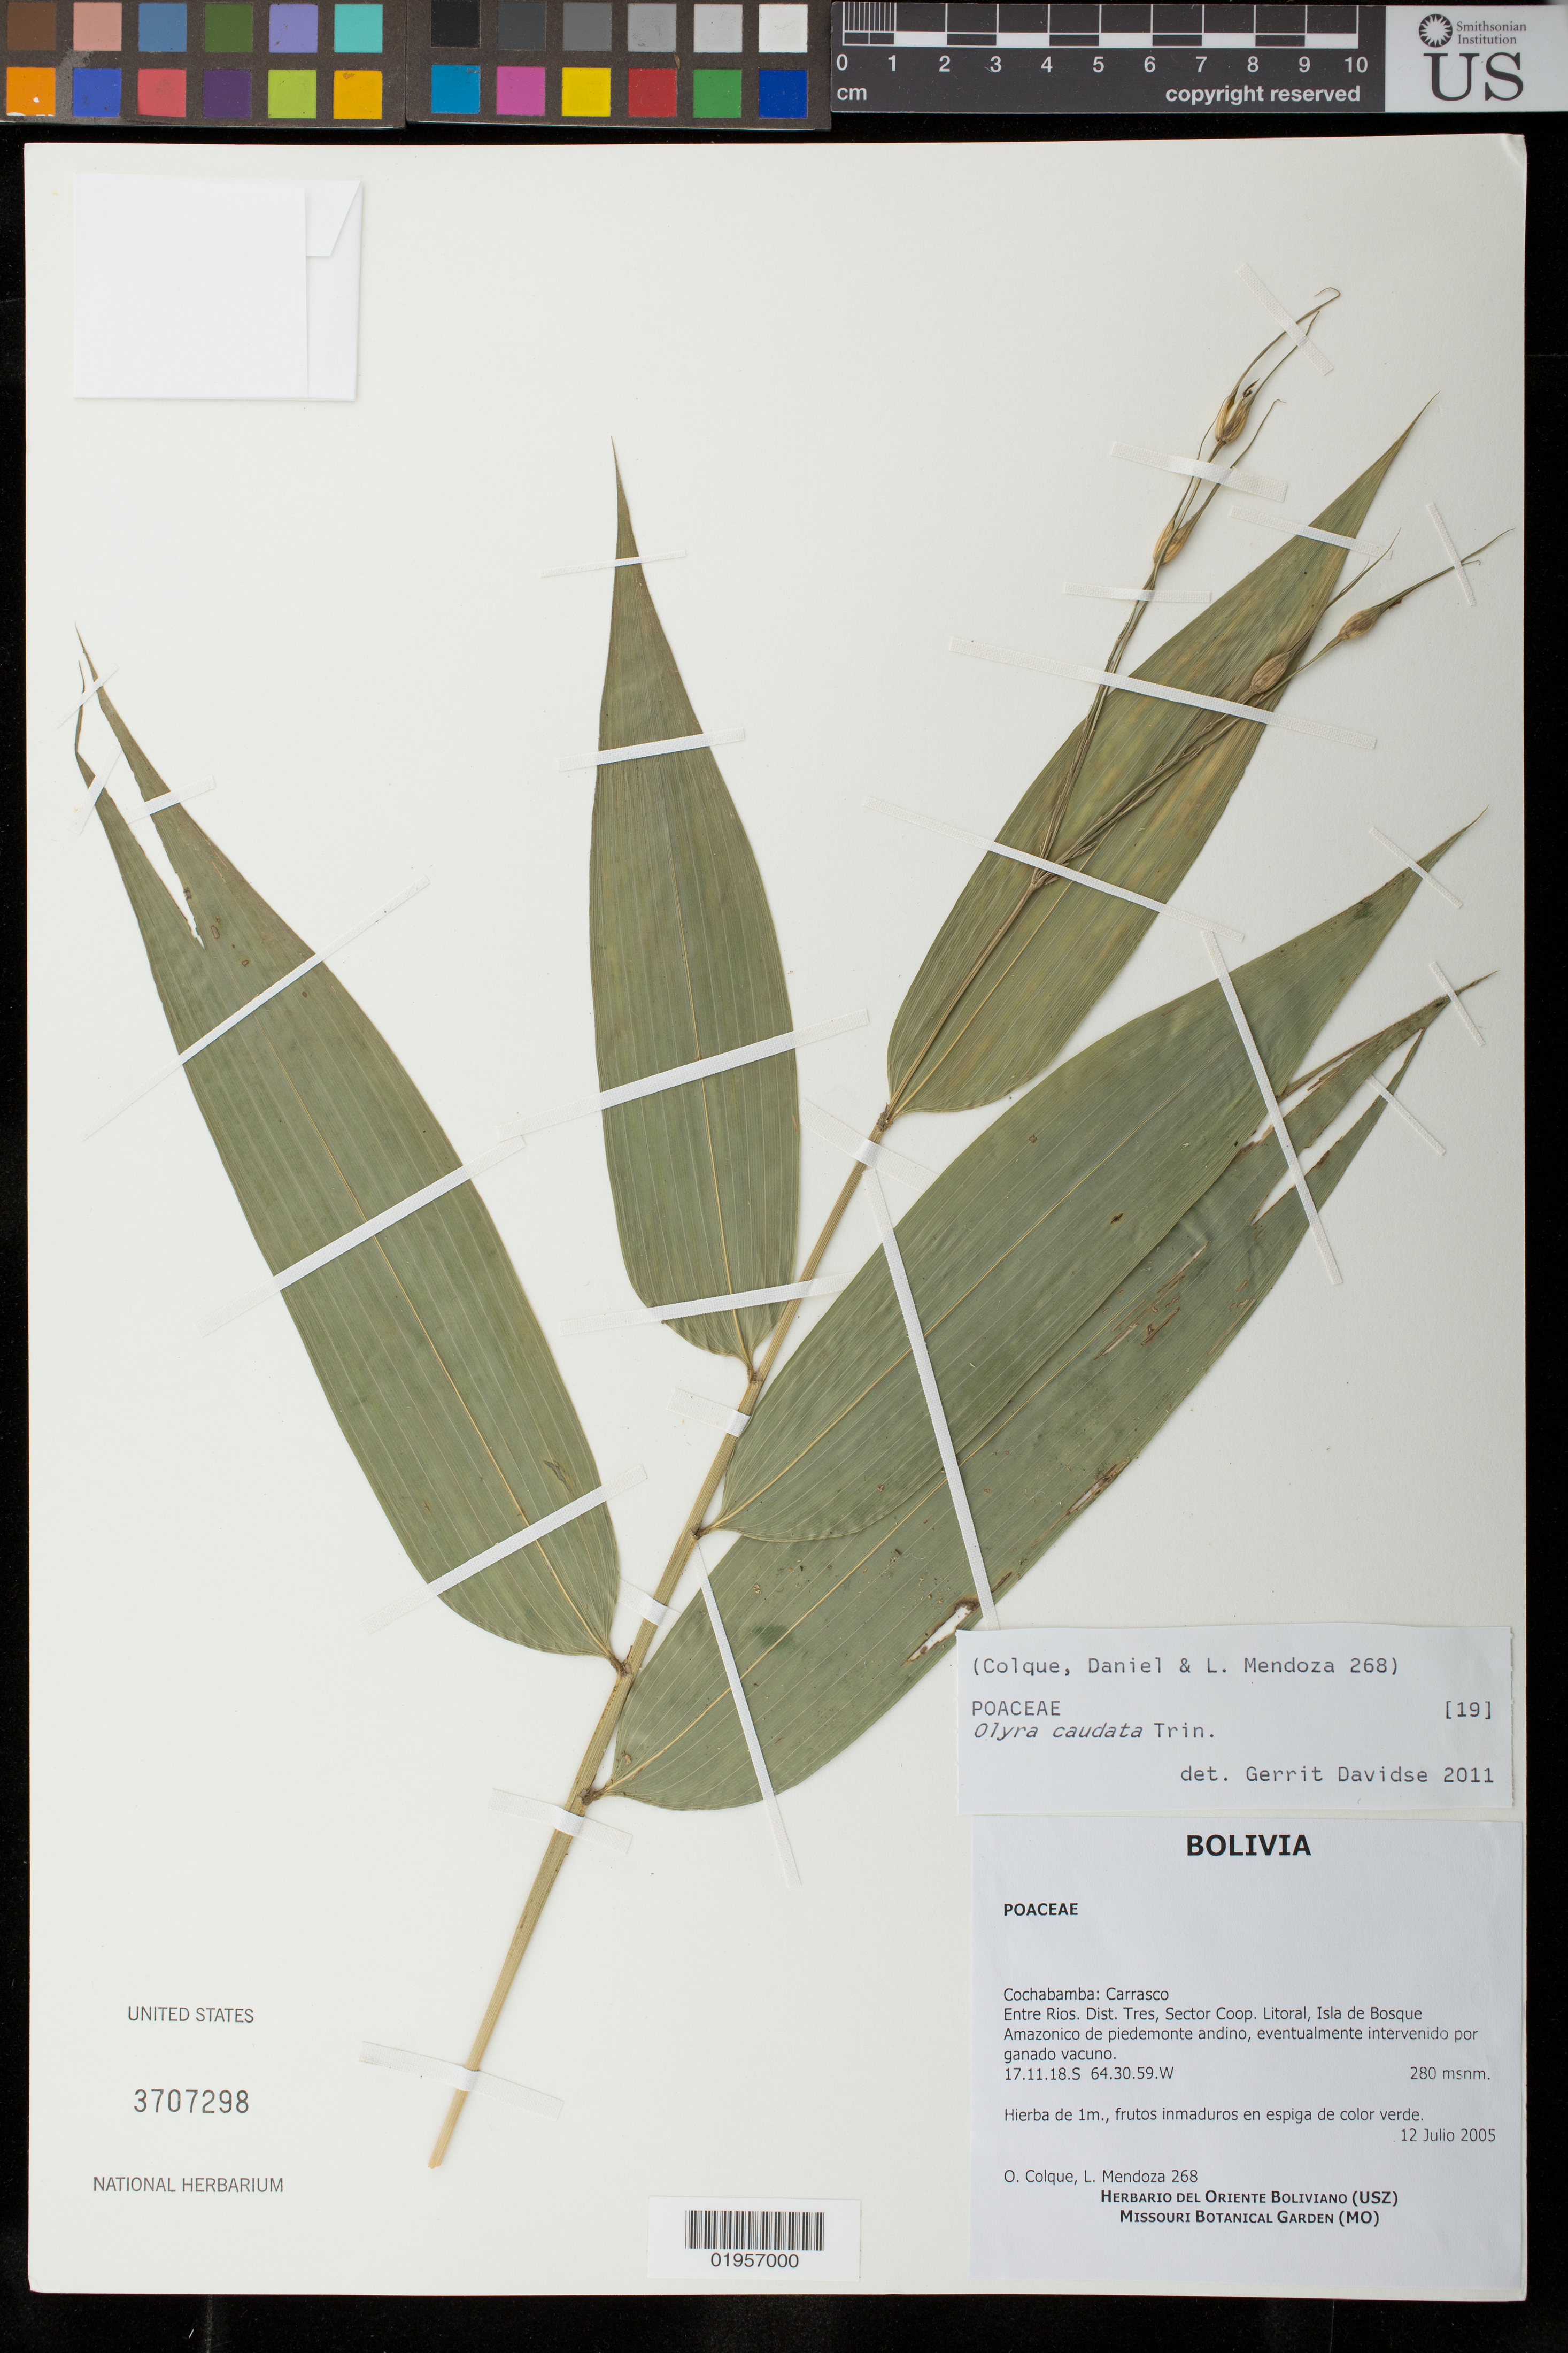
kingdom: Plantae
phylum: Tracheophyta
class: Liliopsida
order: Poales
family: Poaceae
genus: Olyra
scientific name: Olyra caudata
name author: Trin.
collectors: O. Colque & L. Mendoza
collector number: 268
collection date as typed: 12 Jul 2005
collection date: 2005-07-12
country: Bolivia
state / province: Cochabamba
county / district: Carrasco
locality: Entre Rios. Dist. Tres, Sector Coop. Litoral, Isla de Bosque Amazonico de piedemonte andino, eventualmente intervenido por ganado vacuno.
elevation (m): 280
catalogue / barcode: US 3707298